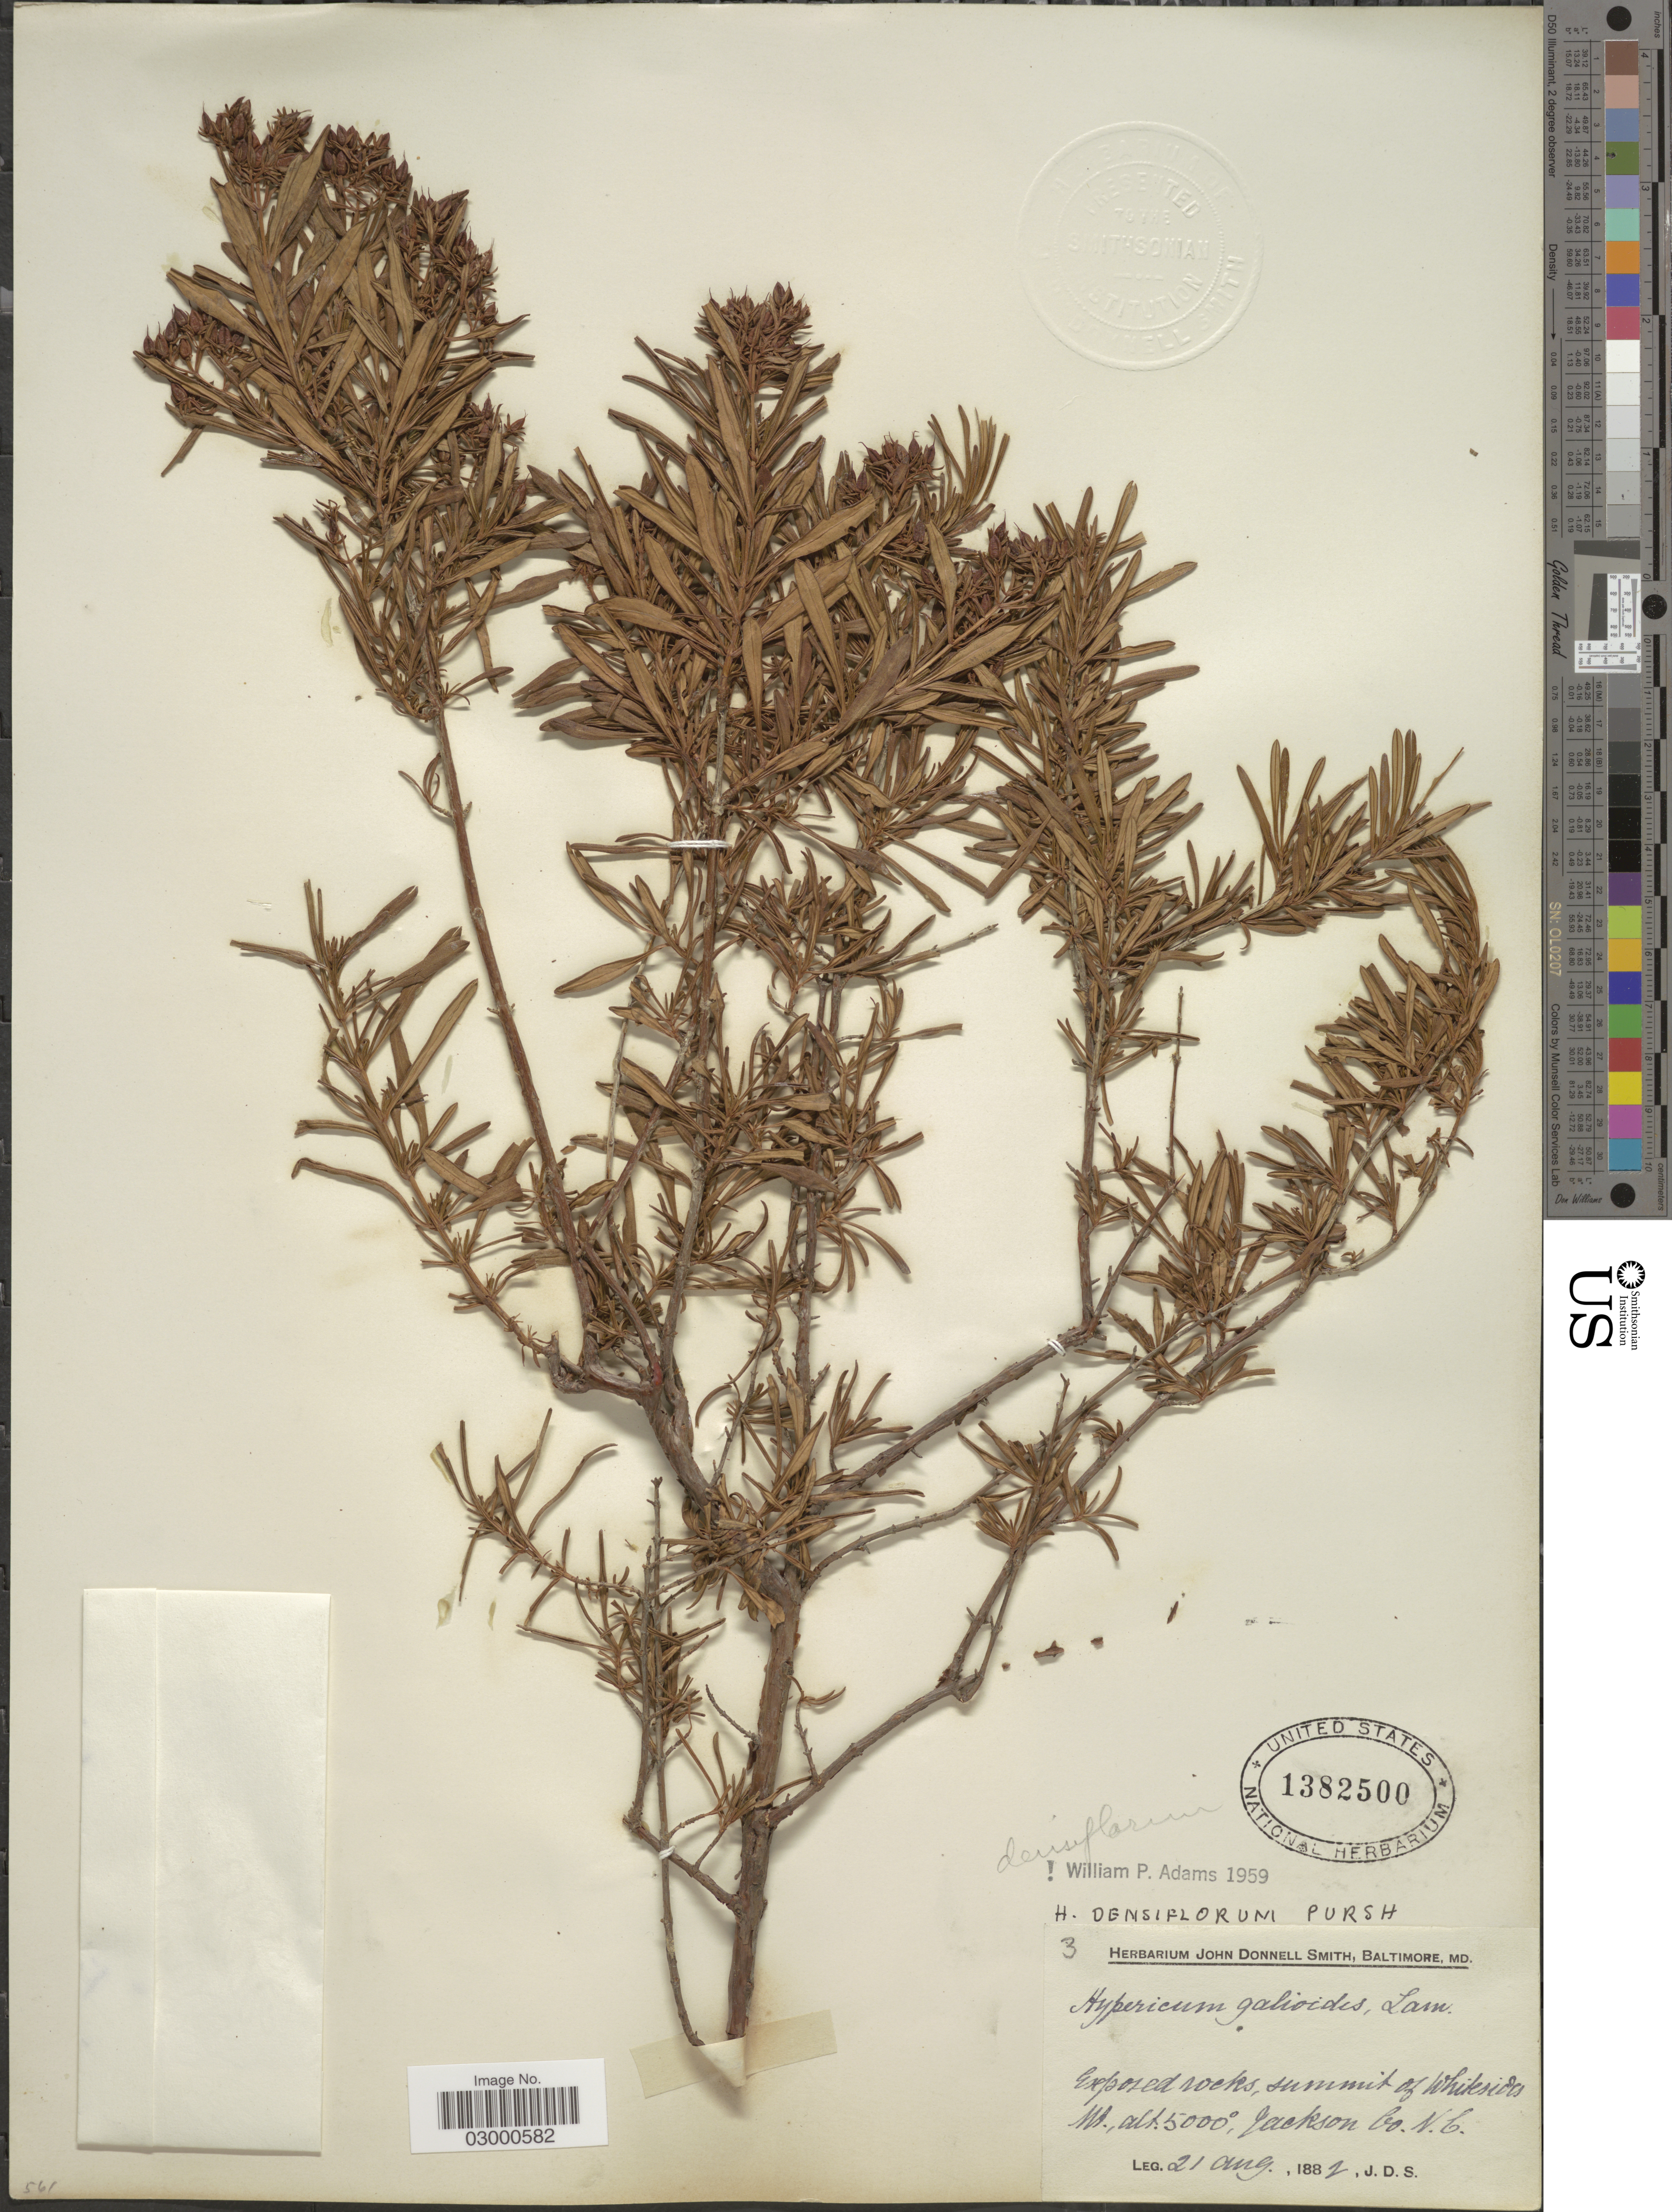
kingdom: Plantae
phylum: Tracheophyta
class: Magnoliopsida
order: Malpighiales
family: Hypericaceae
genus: Hypericum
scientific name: Hypericum densiflorum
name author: Pursh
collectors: J. Donnell Smith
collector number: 3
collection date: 1882-08-21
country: United States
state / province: North Carolina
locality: Summit of Whitesides Mt. Jackson Co.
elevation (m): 1524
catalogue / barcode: US 1382500